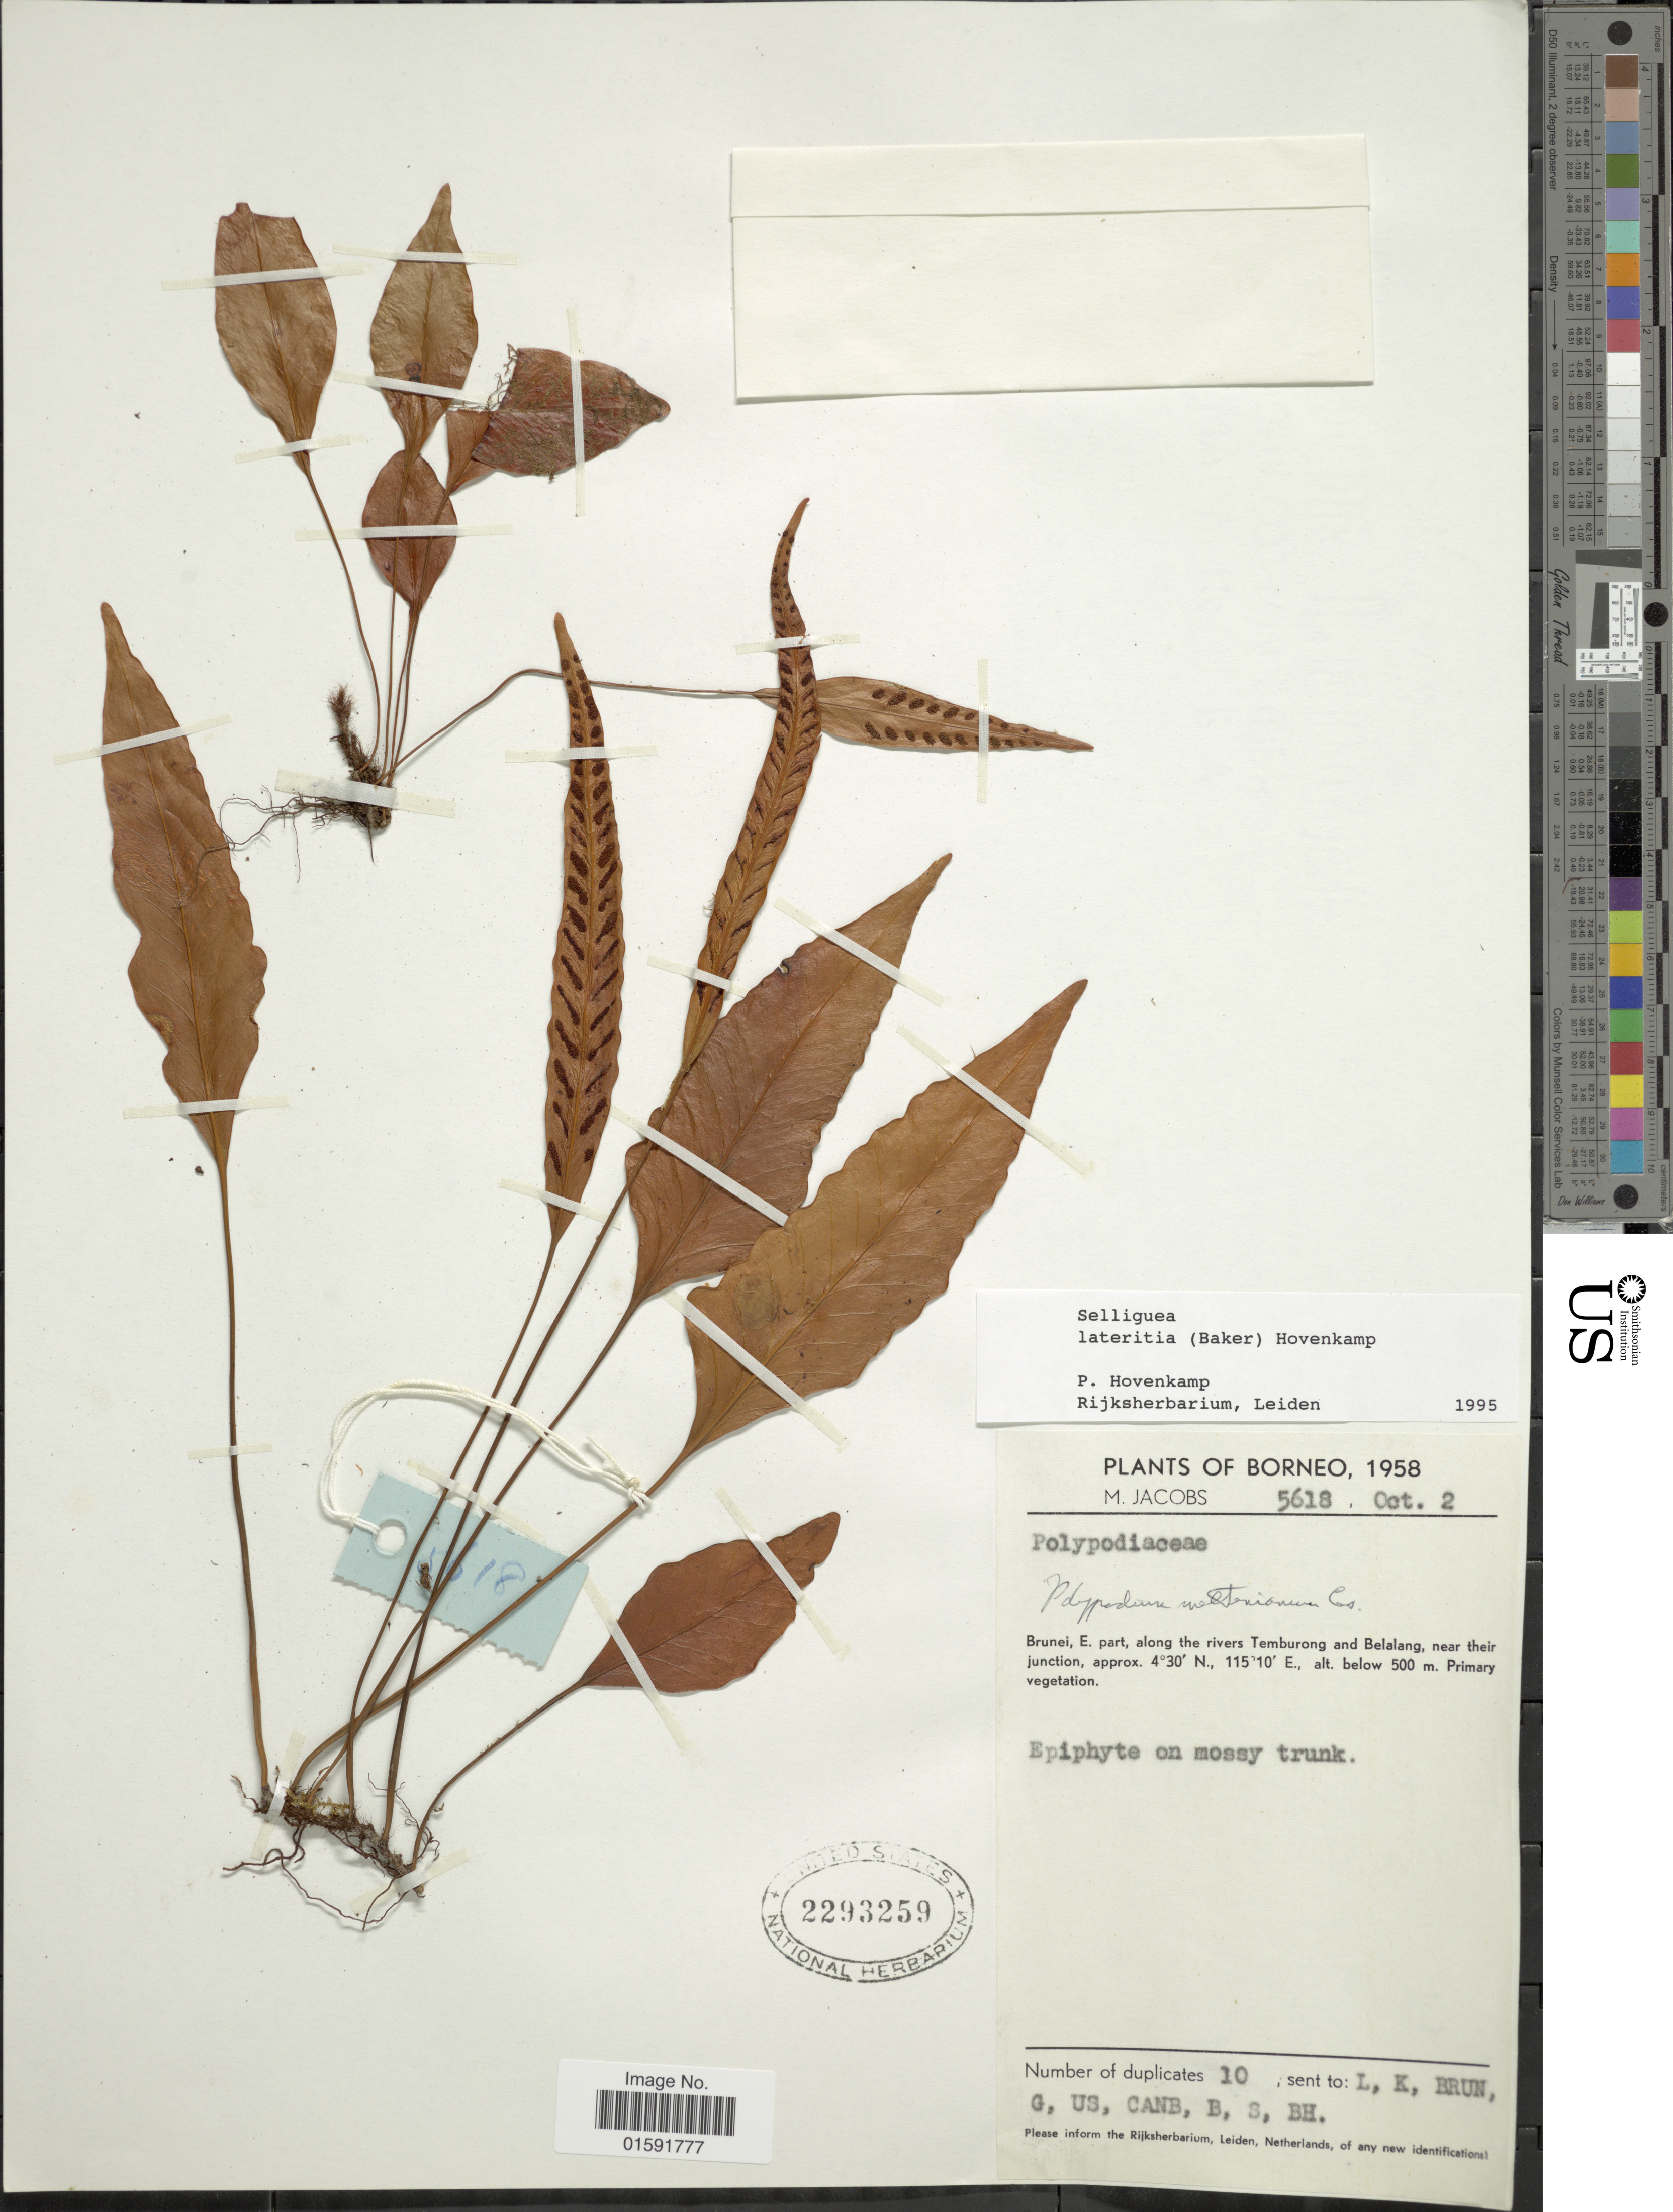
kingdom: Plantae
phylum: Tracheophyta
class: Polypodiopsida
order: Polypodiales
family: Polypodiaceae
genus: Selliguea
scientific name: Selliguea lateritia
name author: (Baker) Hovenkamp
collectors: M. Jacobs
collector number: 5618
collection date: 1958-10-02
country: Malaysia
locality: Borneo, Brunei, E. part, along the rivers Temburong and Belalang, near their junction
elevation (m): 500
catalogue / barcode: US 2293259